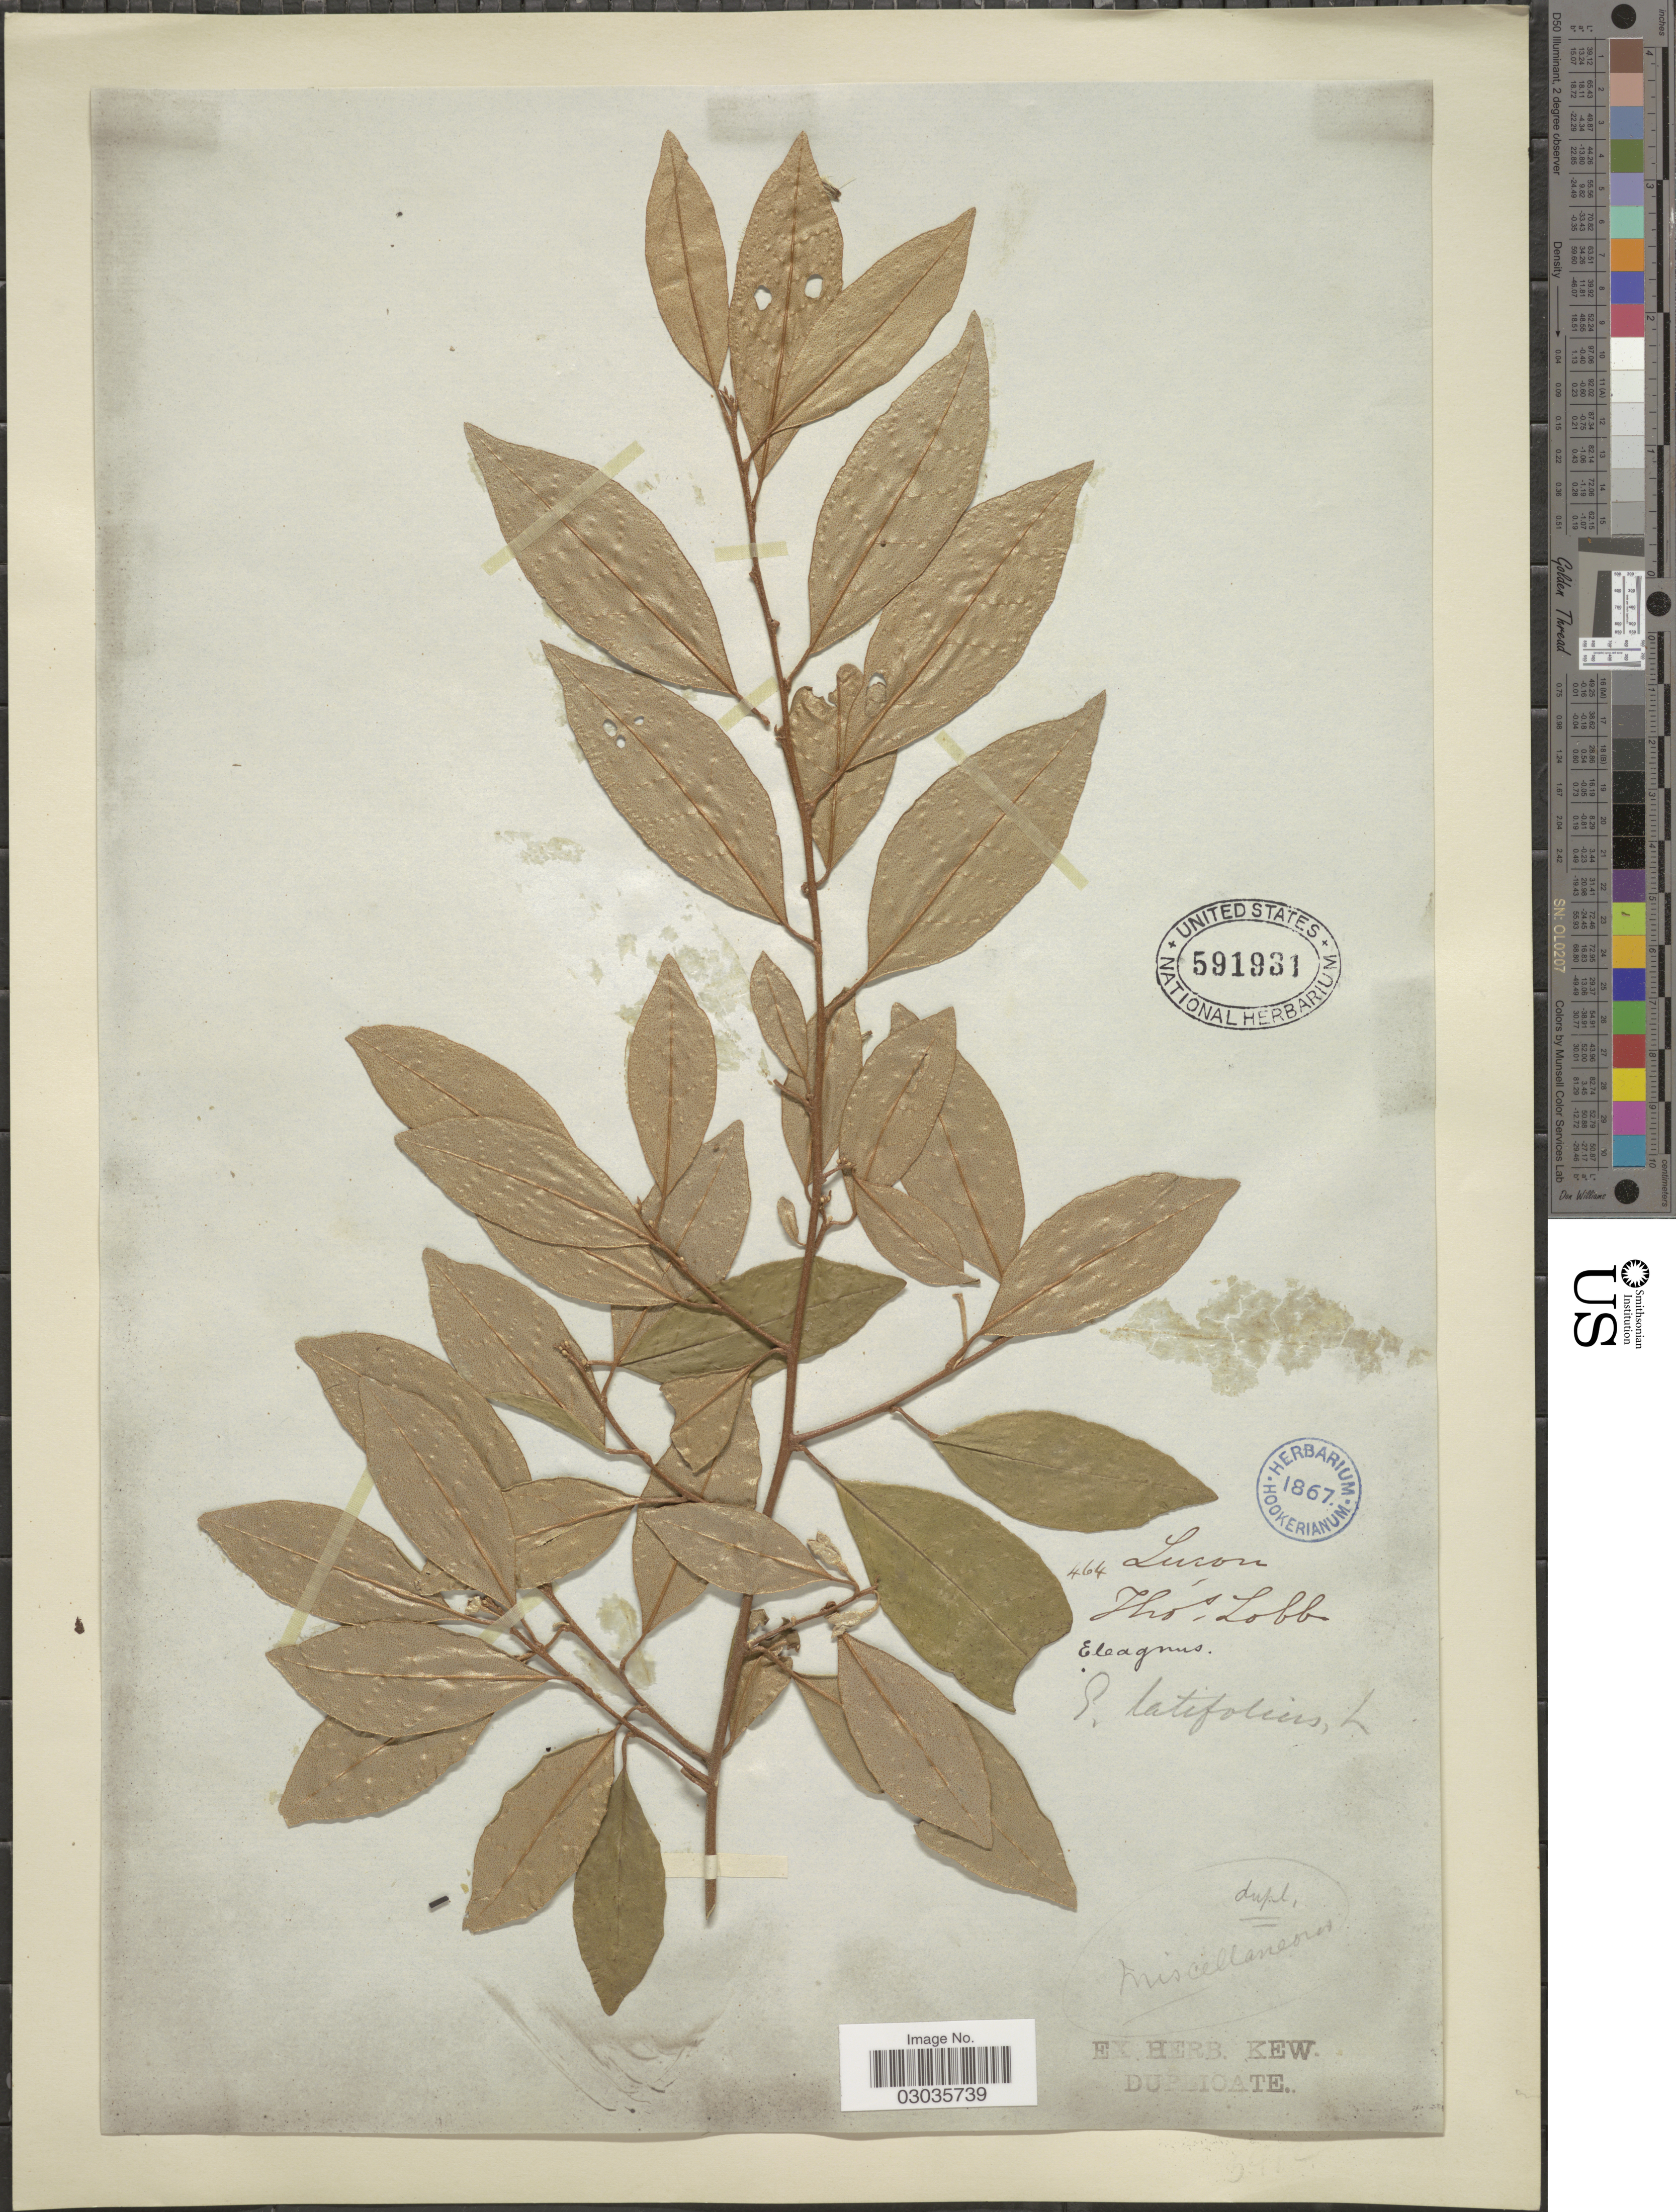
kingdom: Plantae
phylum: Tracheophyta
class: Magnoliopsida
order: Rosales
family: Elaeagnaceae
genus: Elaeagnus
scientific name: Elaeagnus triflora var. triflora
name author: Roxb.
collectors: T. Lobb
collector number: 464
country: Philippines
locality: Luzon.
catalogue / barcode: US 591931